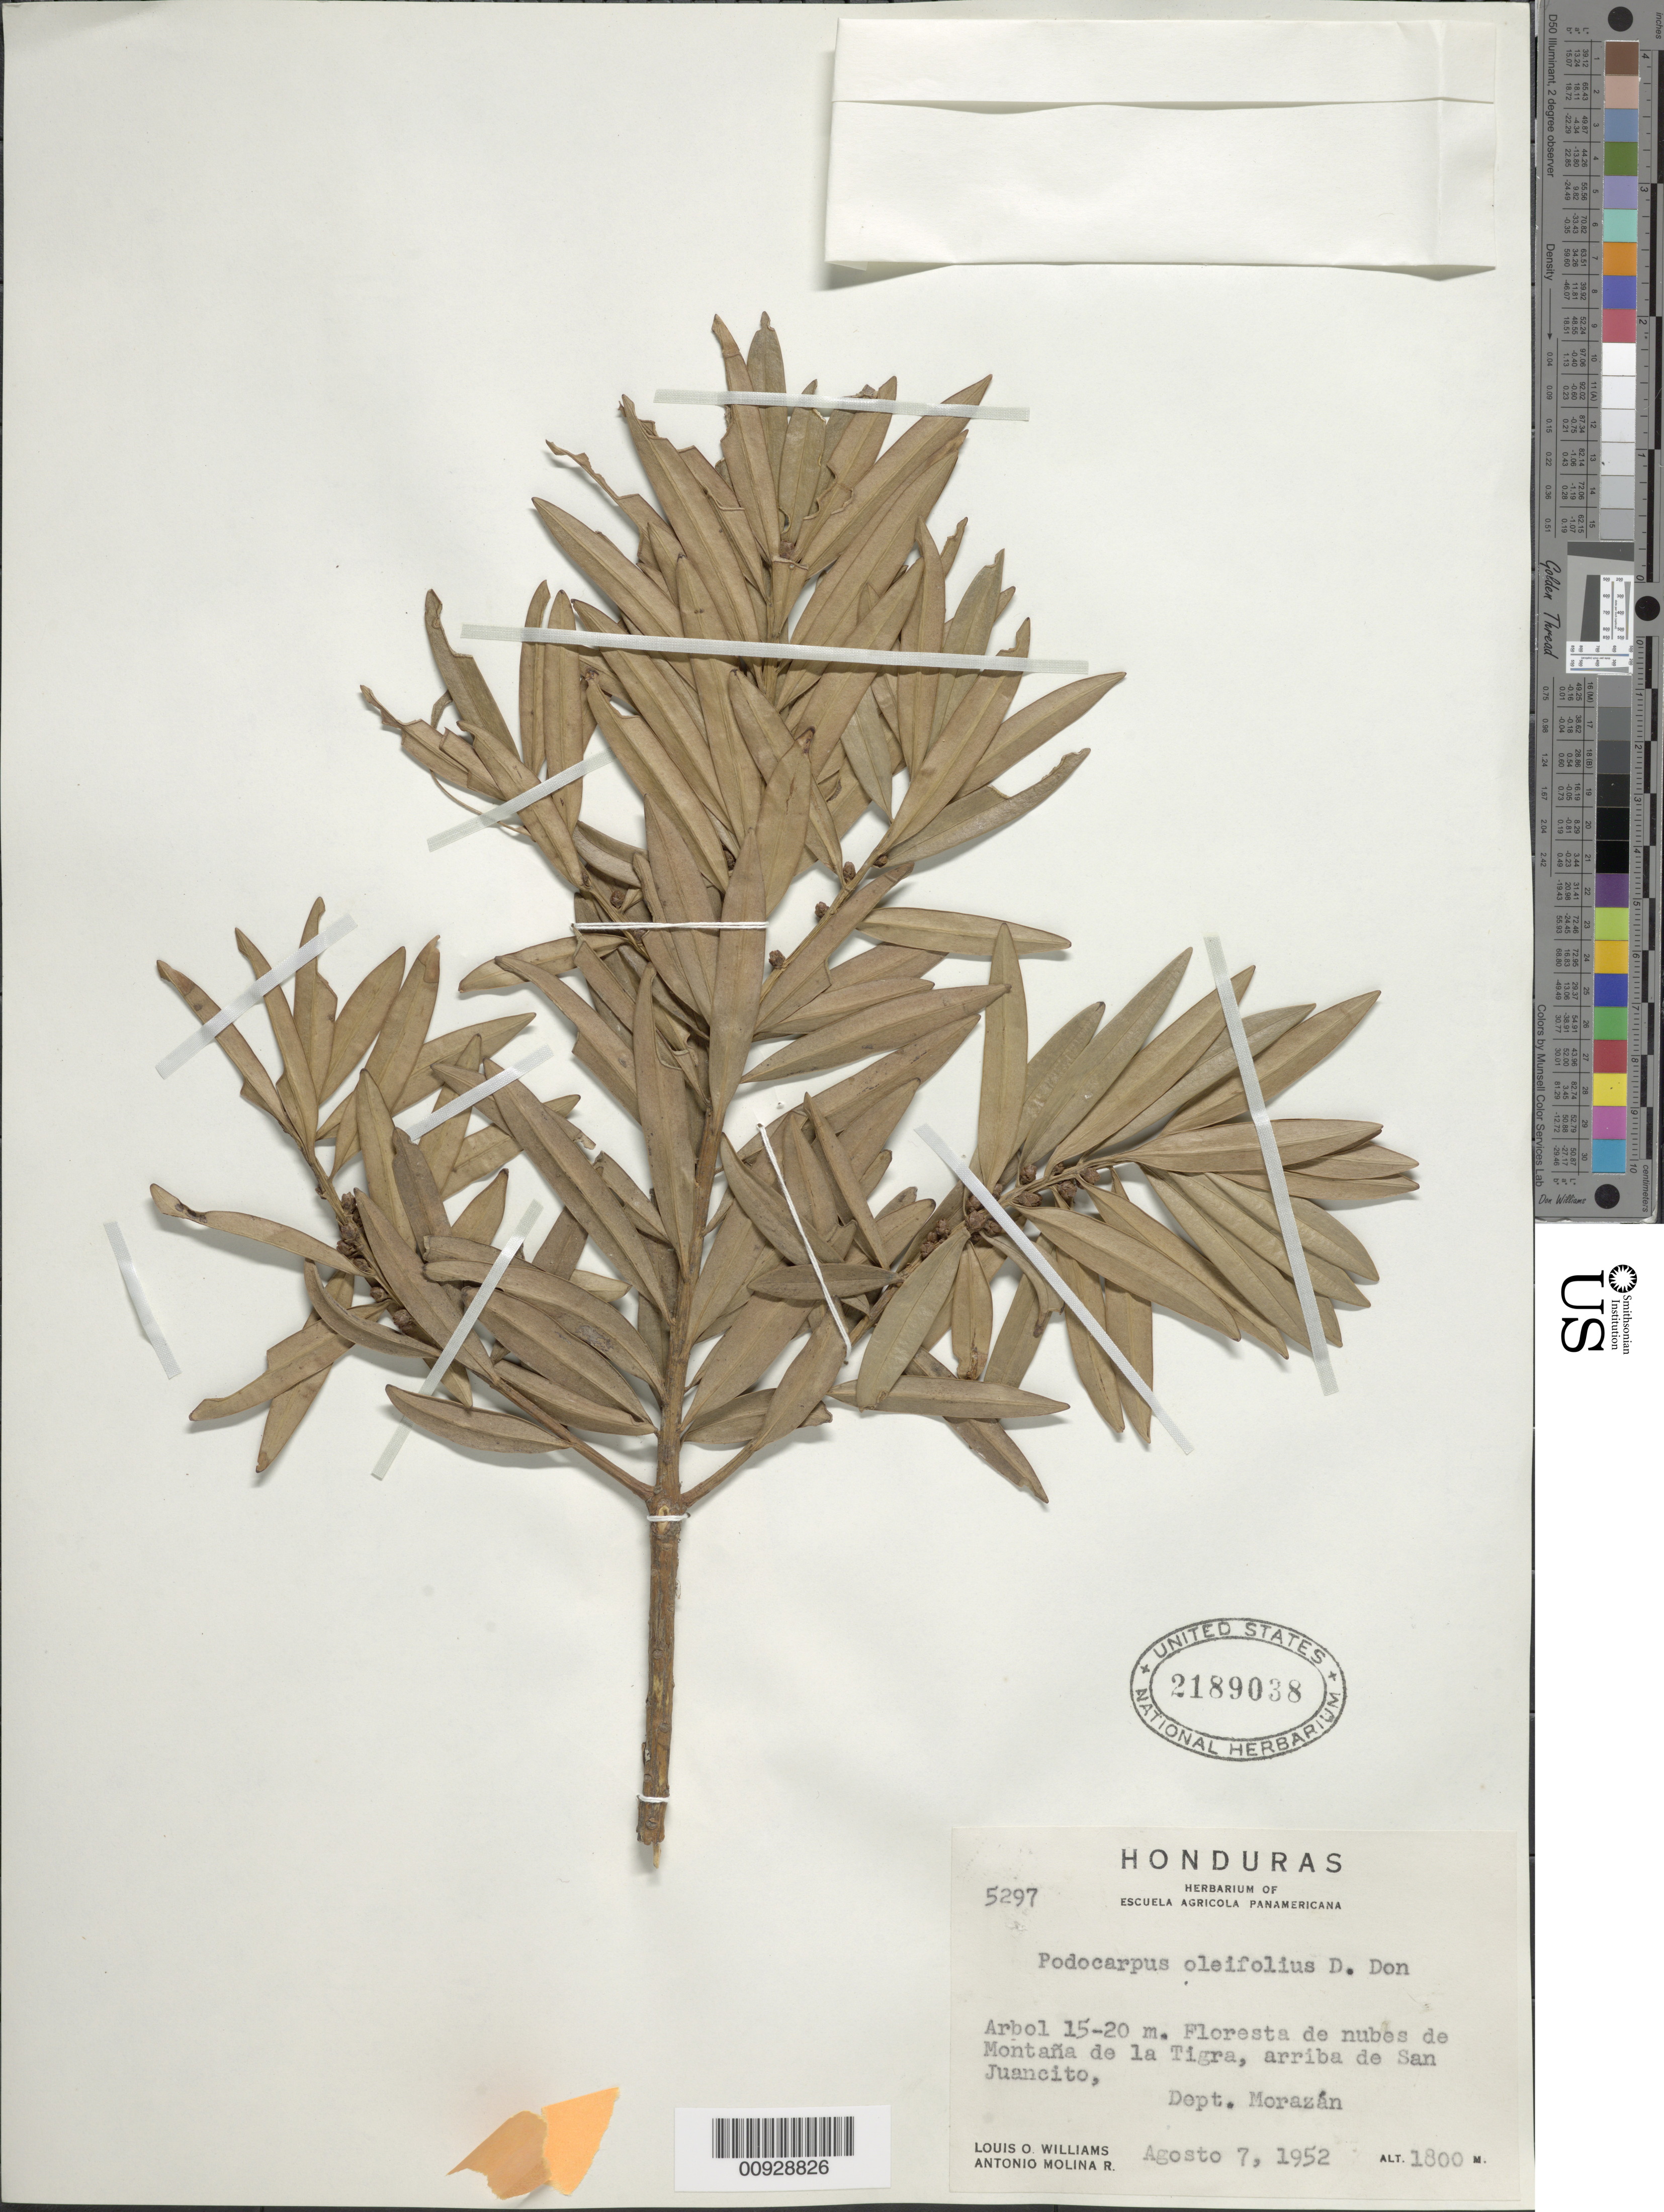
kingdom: Plantae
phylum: Tracheophyta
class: Pinopsida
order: Pinales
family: Podocarpaceae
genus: Podocarpus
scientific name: Podocarpus oleifolius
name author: D. Don ex Lamb.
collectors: L. O. Williams & A. Molina R.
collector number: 5297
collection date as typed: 07 Aug 1952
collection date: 1952-08-07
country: Honduras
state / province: Fco. Morazán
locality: Montaña de la Tigra, arriba de San Juancito, Dept. Morazán.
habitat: Floresta de nubes.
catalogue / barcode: US 2189038